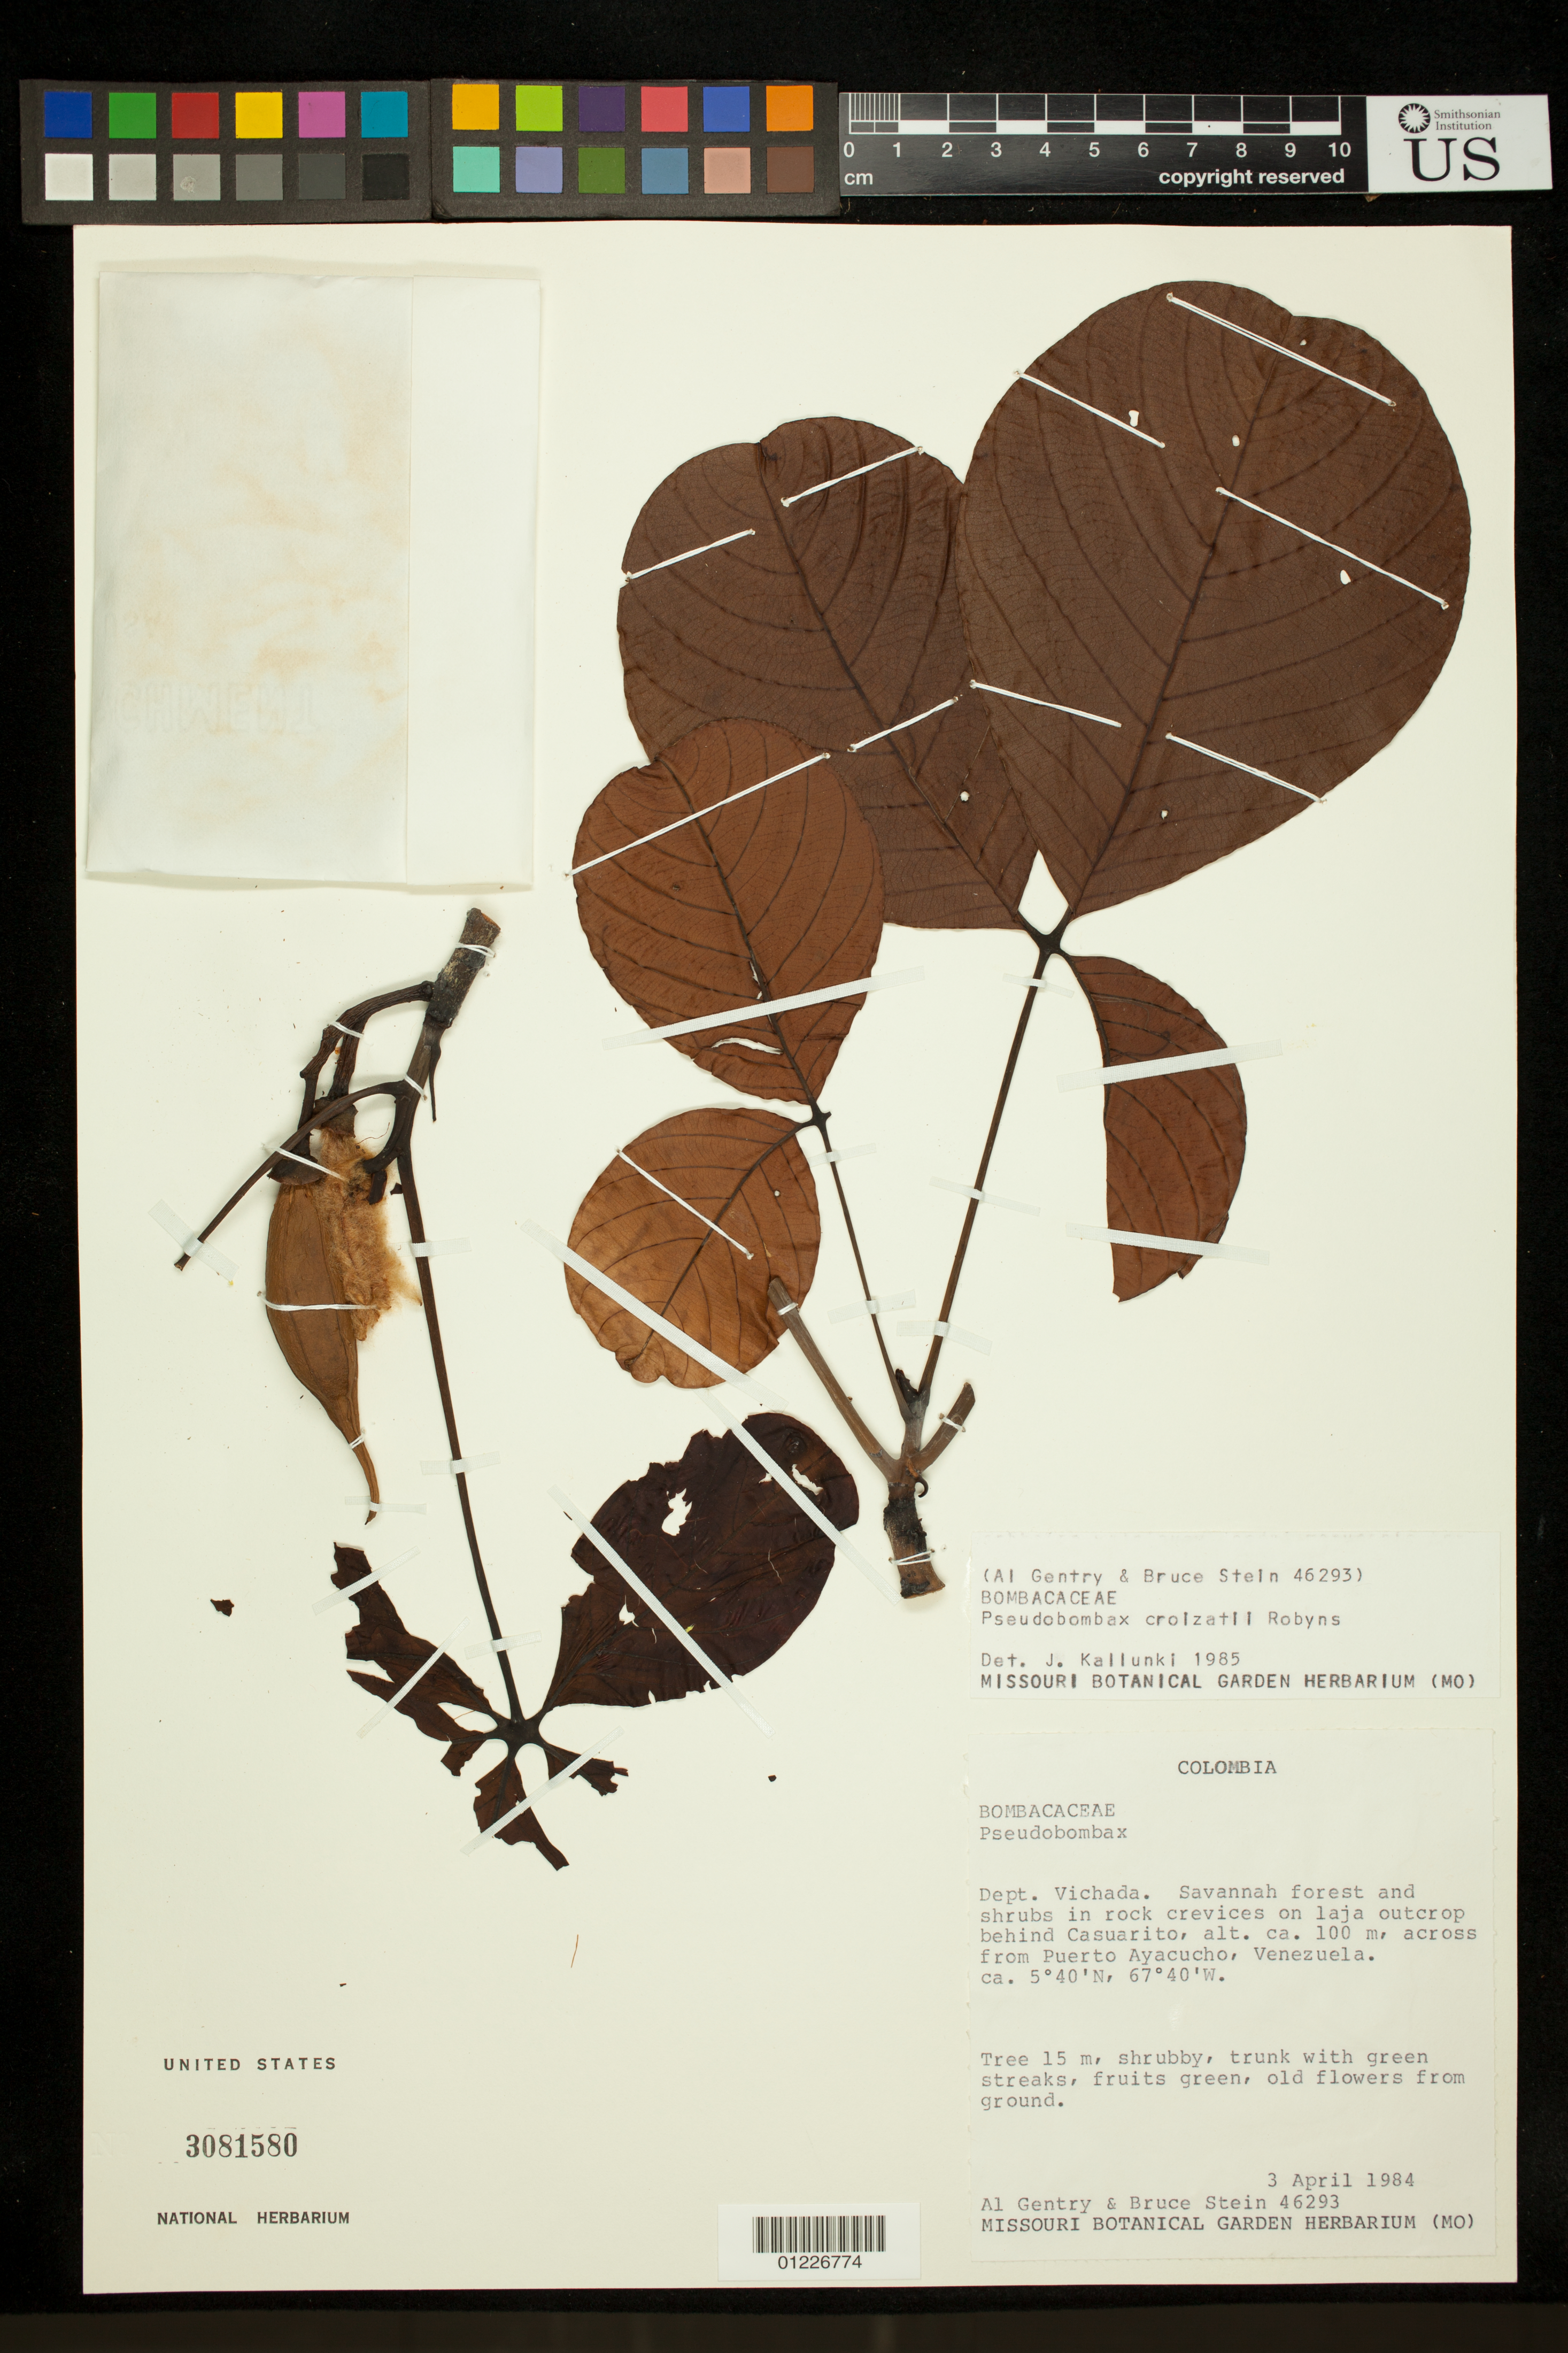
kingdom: Plantae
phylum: Tracheophyta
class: Magnoliopsida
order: Malvales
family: Malvaceae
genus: Pseudobombax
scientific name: Pseudobombax croizatii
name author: A. Robyns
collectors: A. H. Gentry & B. Stein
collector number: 46293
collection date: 1984-04-03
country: Colombia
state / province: Vichada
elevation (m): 100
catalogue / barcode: US 3081580